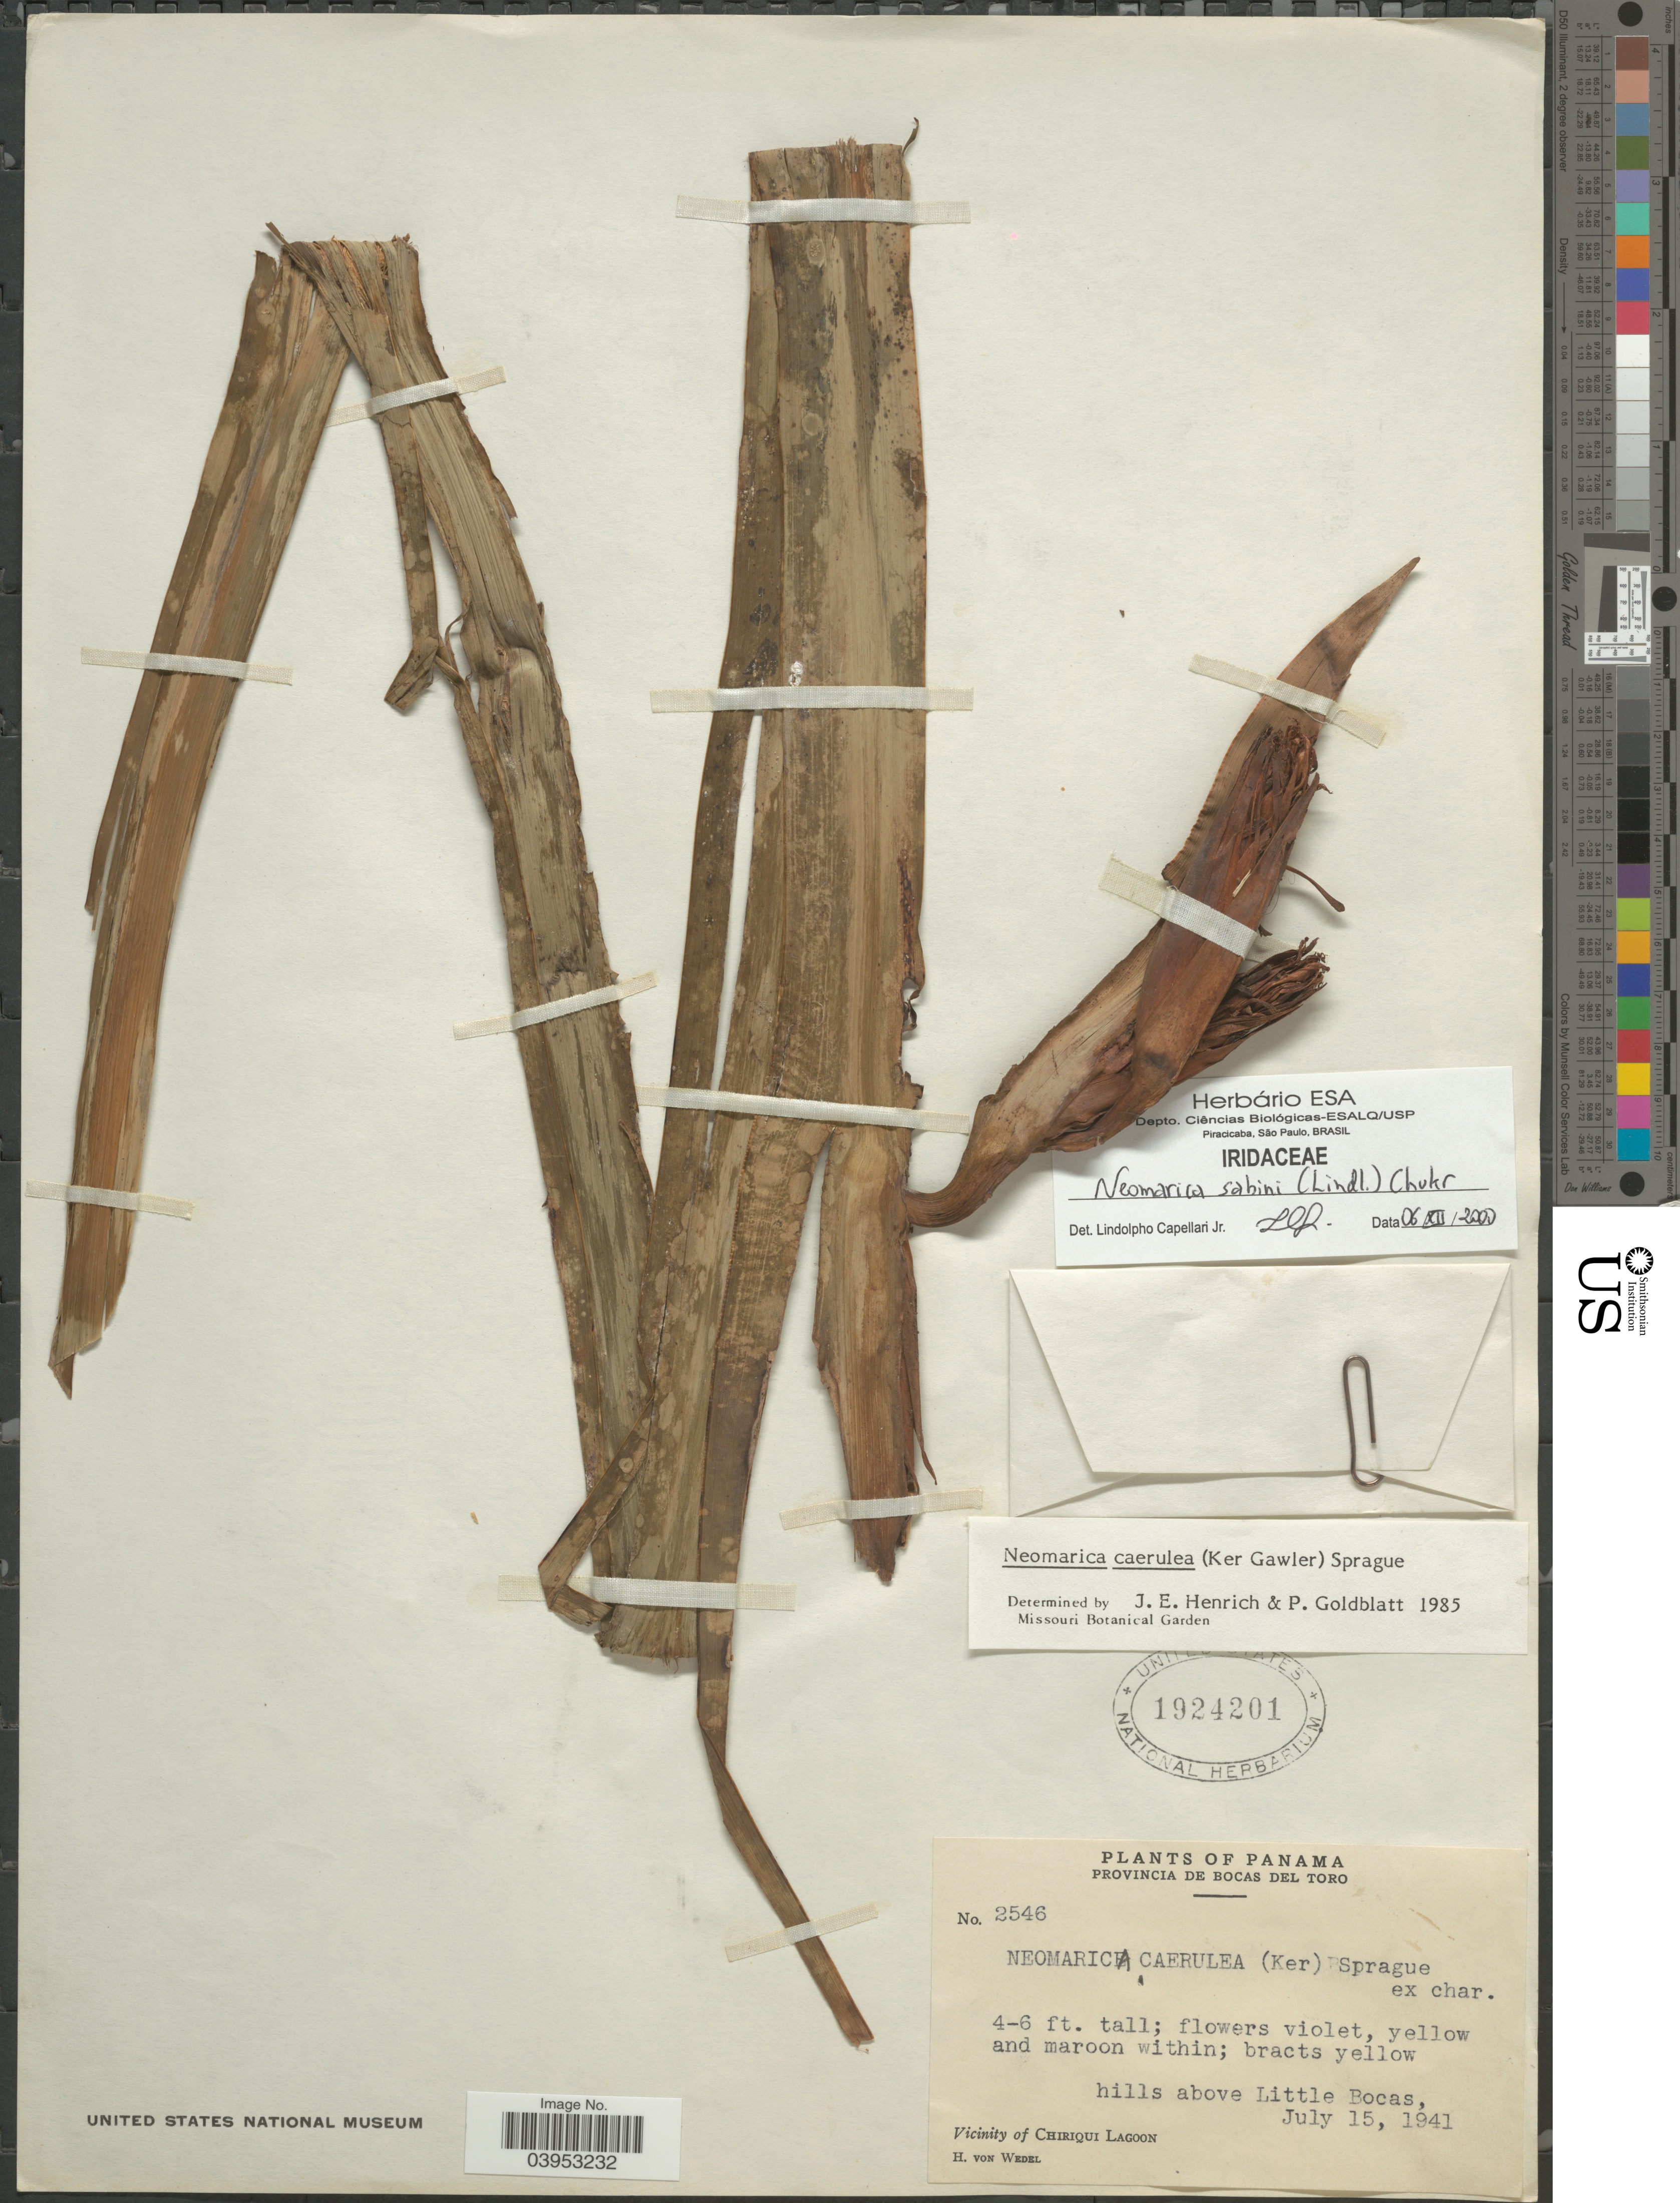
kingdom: Plantae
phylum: Tracheophyta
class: Liliopsida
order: Asparagales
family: Iridaceae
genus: Neomarica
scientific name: Neomarica sabini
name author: (Lindl.) Chukr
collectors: H. von Wedel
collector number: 2546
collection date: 1941-07-15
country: Panama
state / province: Bocas del Toro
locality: Hills above Little Bocas, Vicinity of Chiriqui Lagoon.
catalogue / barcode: US 1924201